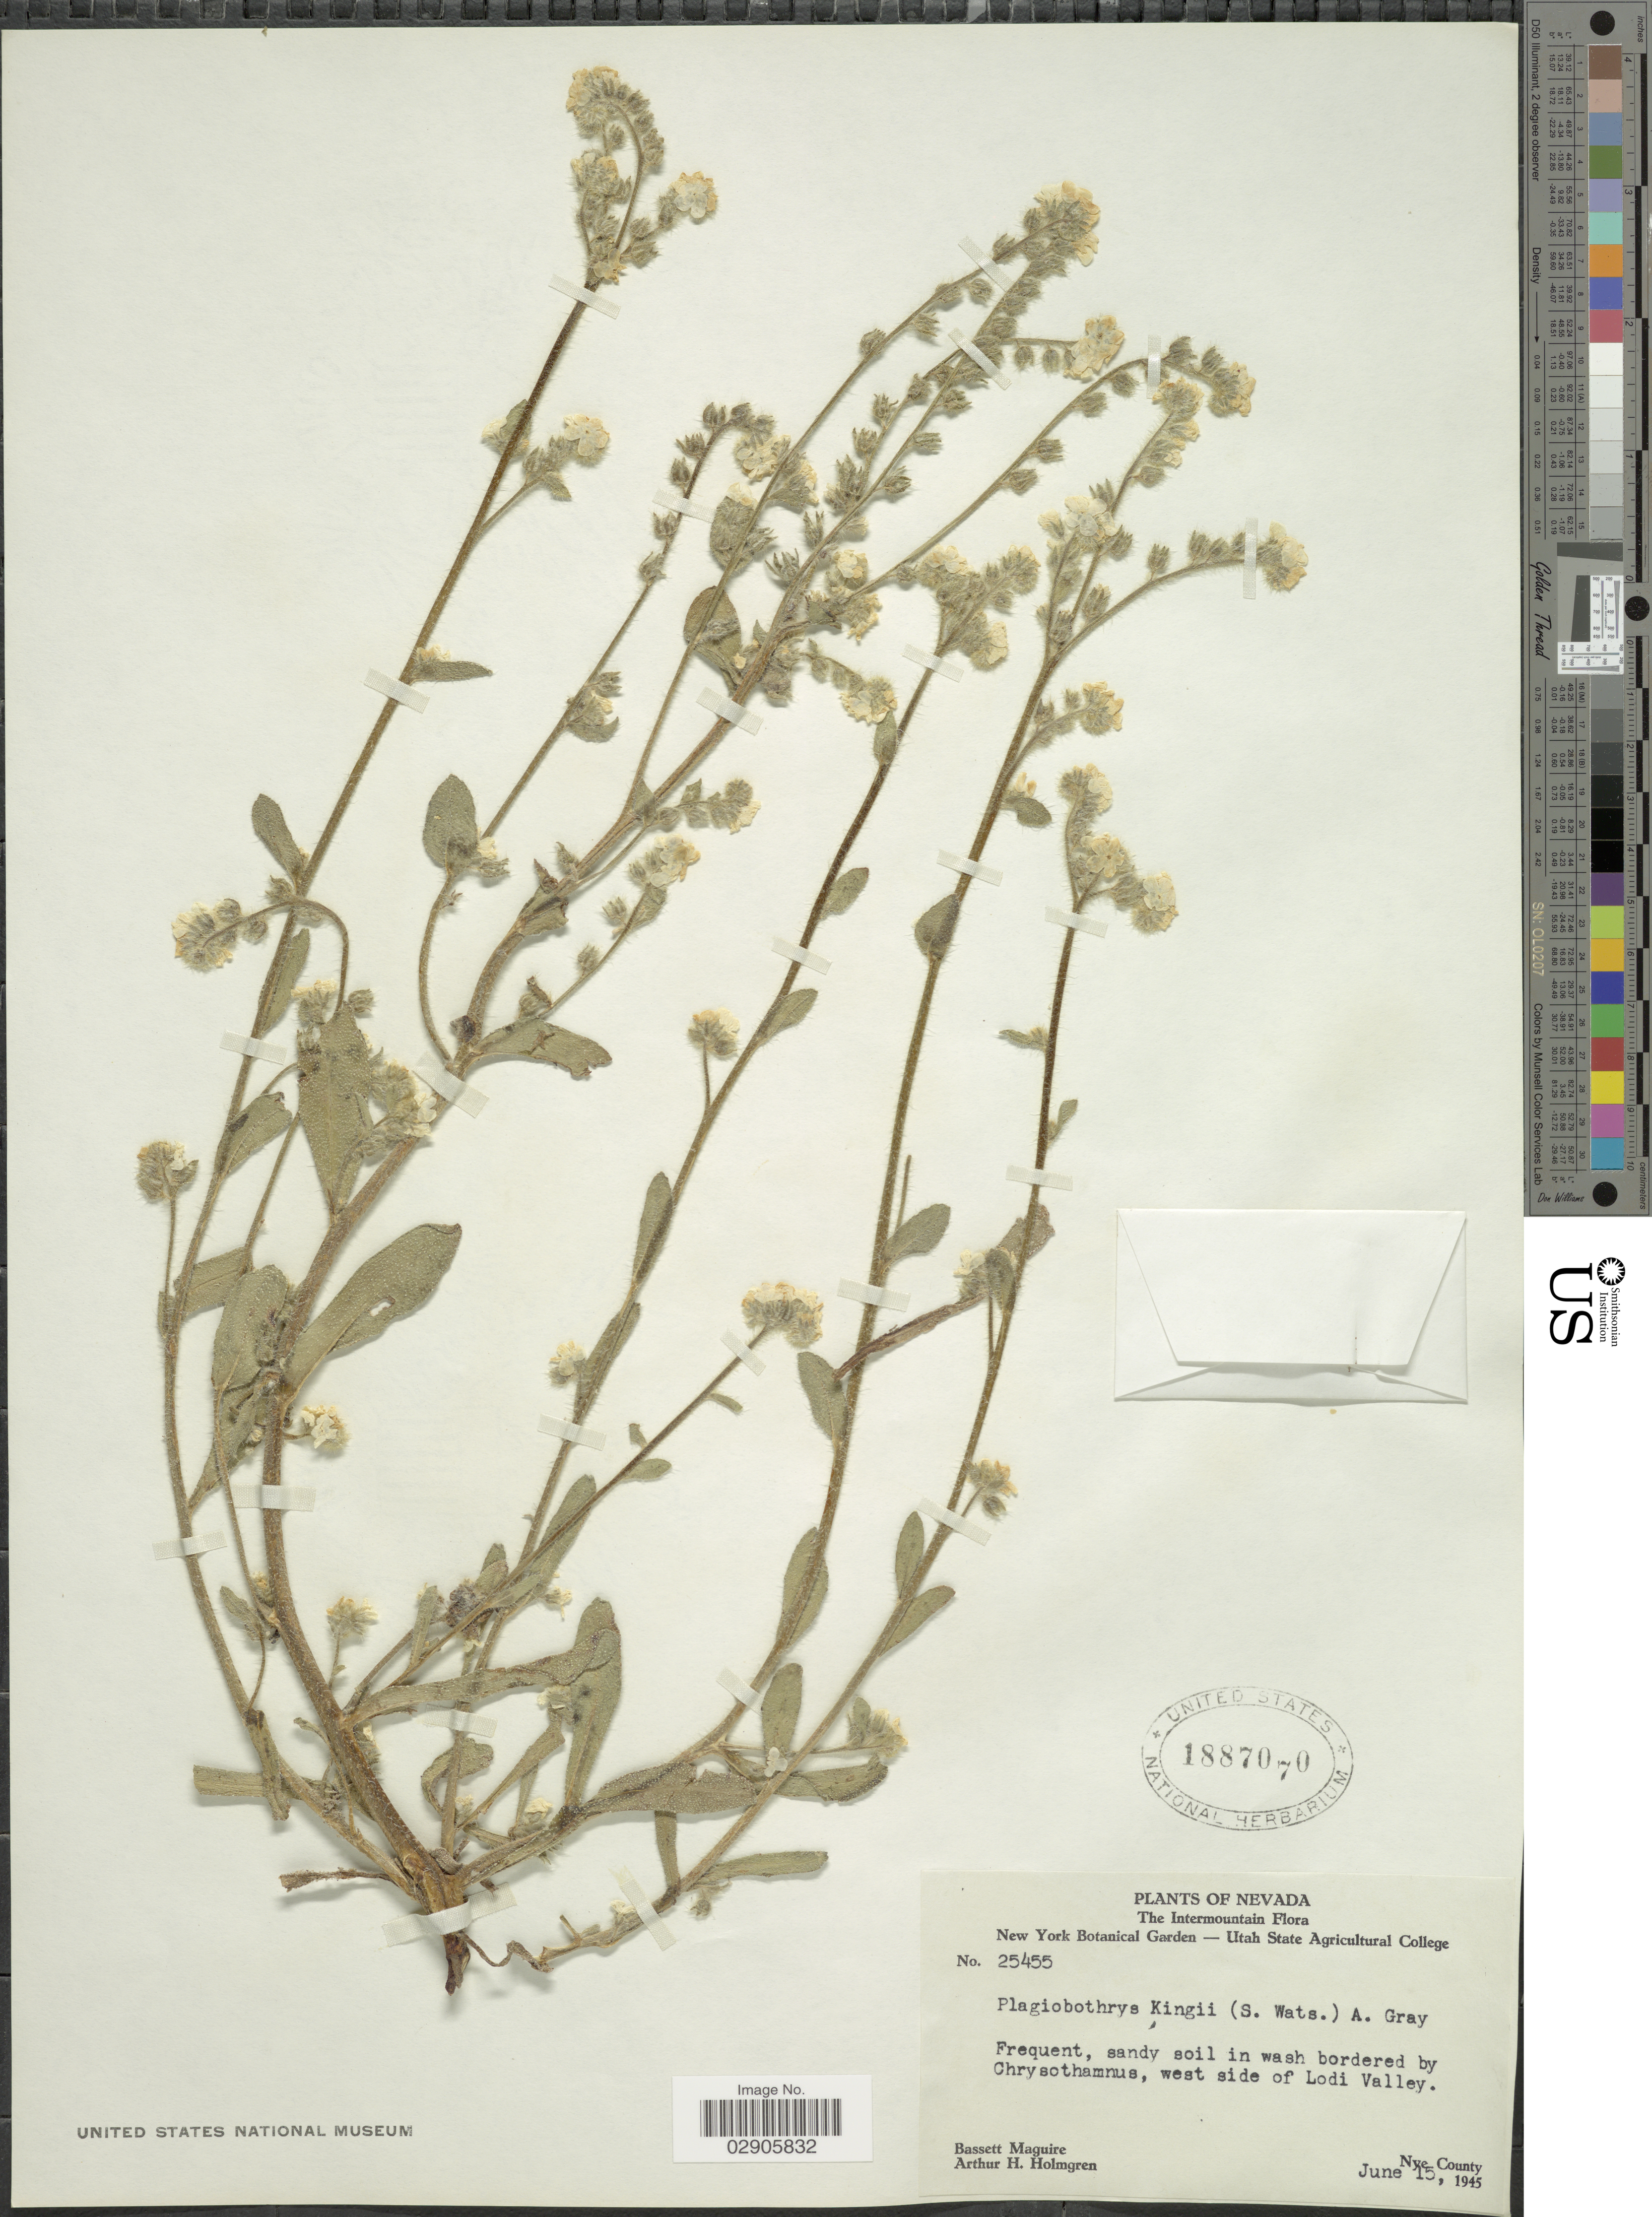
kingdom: Plantae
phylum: Tracheophyta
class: Magnoliopsida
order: Boraginales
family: Boraginaceae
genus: Plagiobothrys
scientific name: Plagiobothrys kingii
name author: (S. Watson) A. Gray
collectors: B. Maguire & A. H. Holmgren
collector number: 25455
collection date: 1945-06-15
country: United States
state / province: Nevada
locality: The Intermountain. West side of Lodi Valley. Nye County.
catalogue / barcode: US 1887070